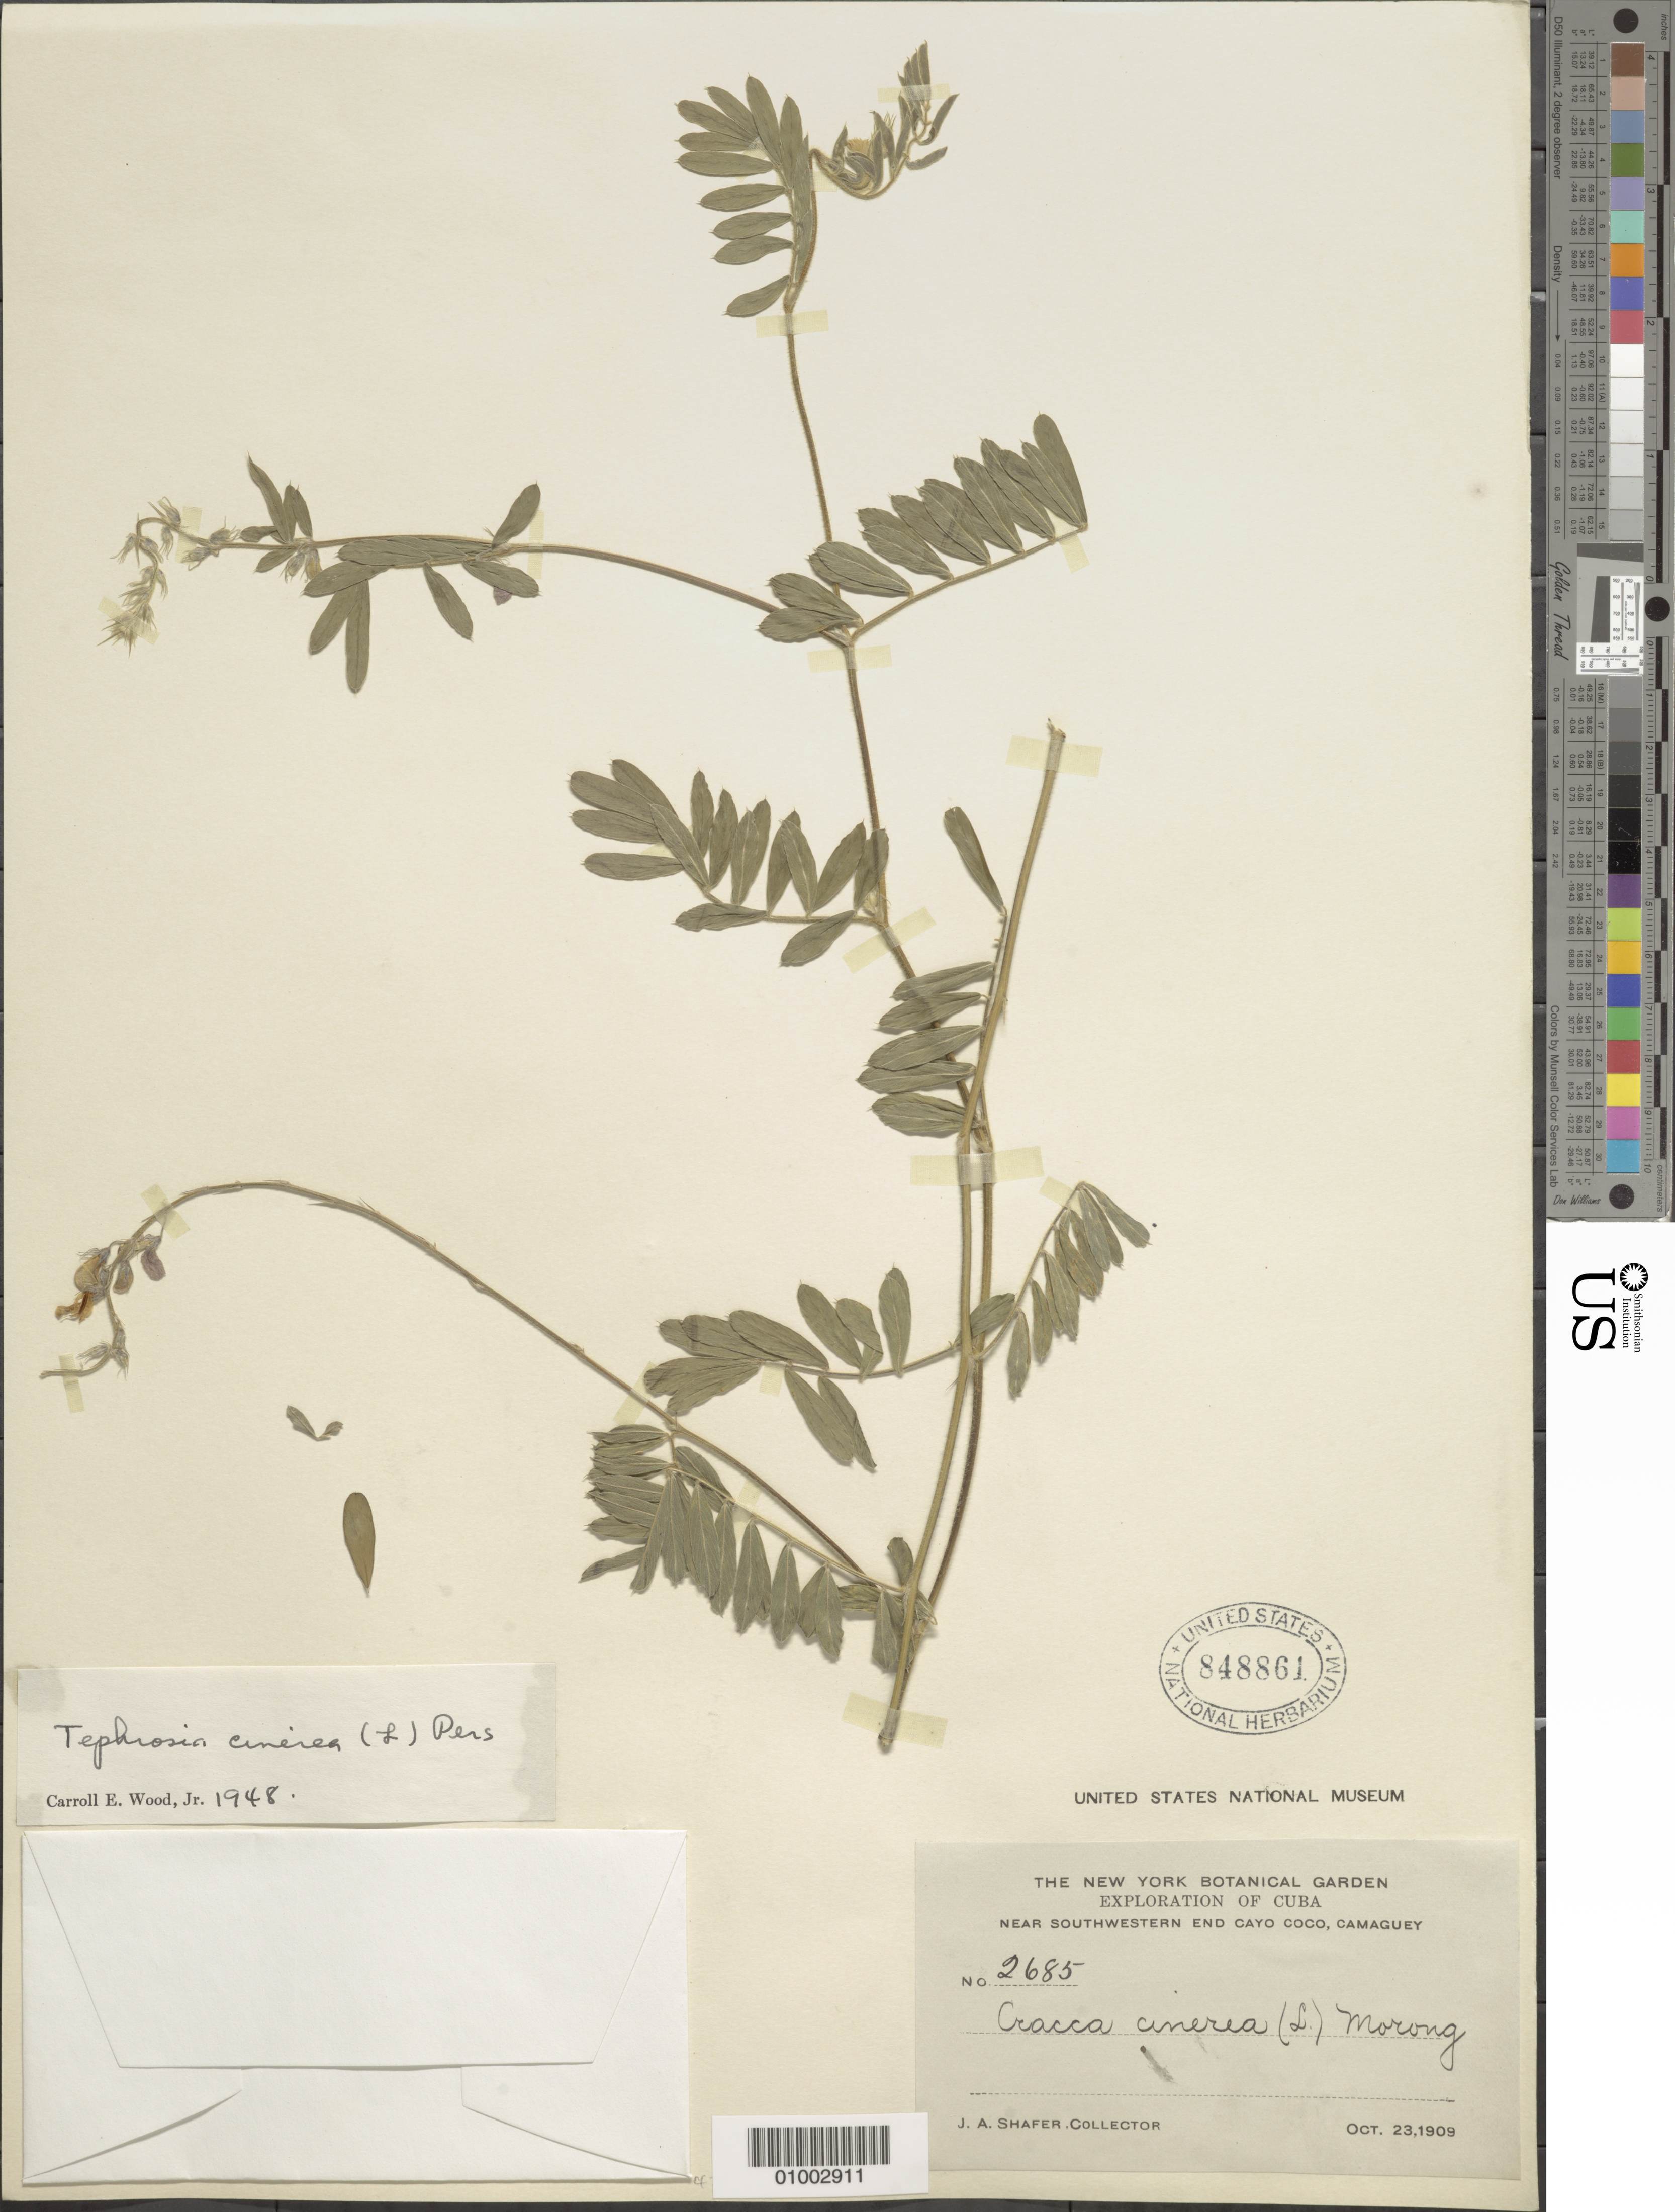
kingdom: Plantae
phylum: Tracheophyta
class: Magnoliopsida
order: Fabales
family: Fabaceae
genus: Tephrosia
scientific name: Tephrosia cinerea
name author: (L.) Pers.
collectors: J. A. Shafer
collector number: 2685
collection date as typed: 23 Oct 1909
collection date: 1909-10-23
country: Cuba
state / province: Camagüey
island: Cuba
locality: Near southwestern end Cayo Coco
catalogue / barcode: US 848861